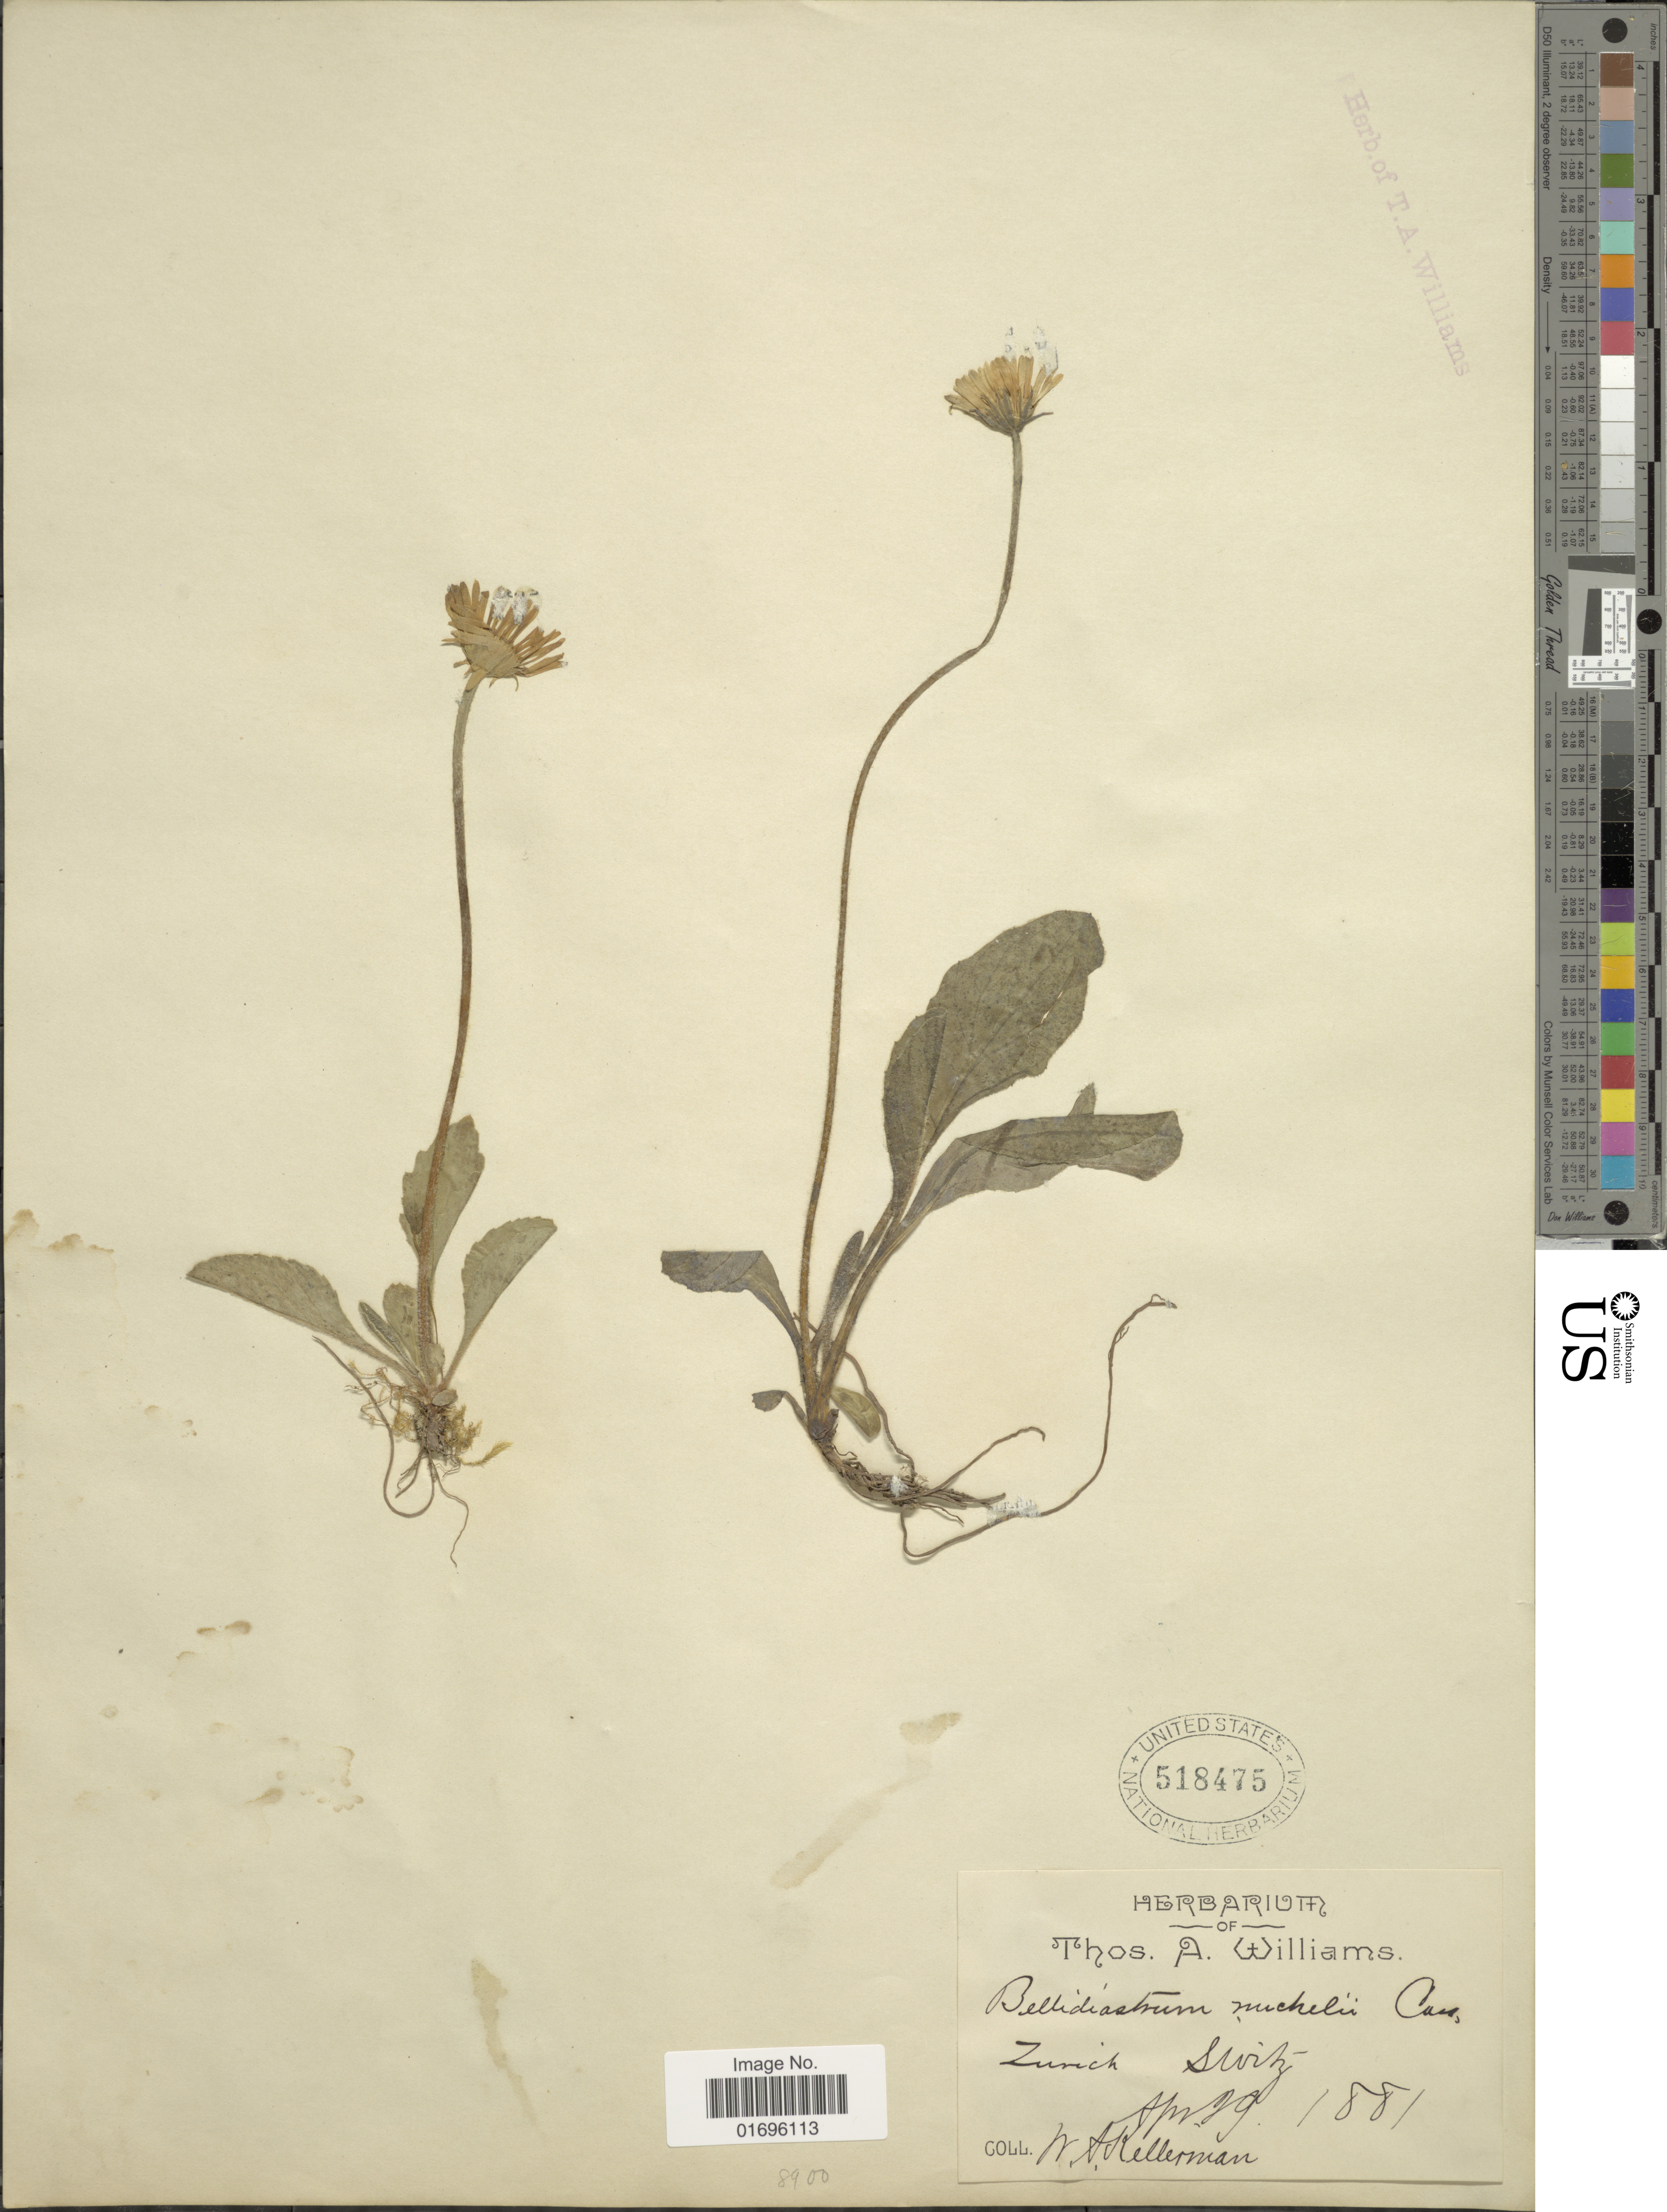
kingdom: Plantae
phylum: Tracheophyta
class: Magnoliopsida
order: Asterales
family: Asteraceae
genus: Aster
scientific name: Aster bellidiastrum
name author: (L.) Scop.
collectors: W. Kellerman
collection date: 1881-04-29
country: Switzerland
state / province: Zurich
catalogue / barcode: US 518475